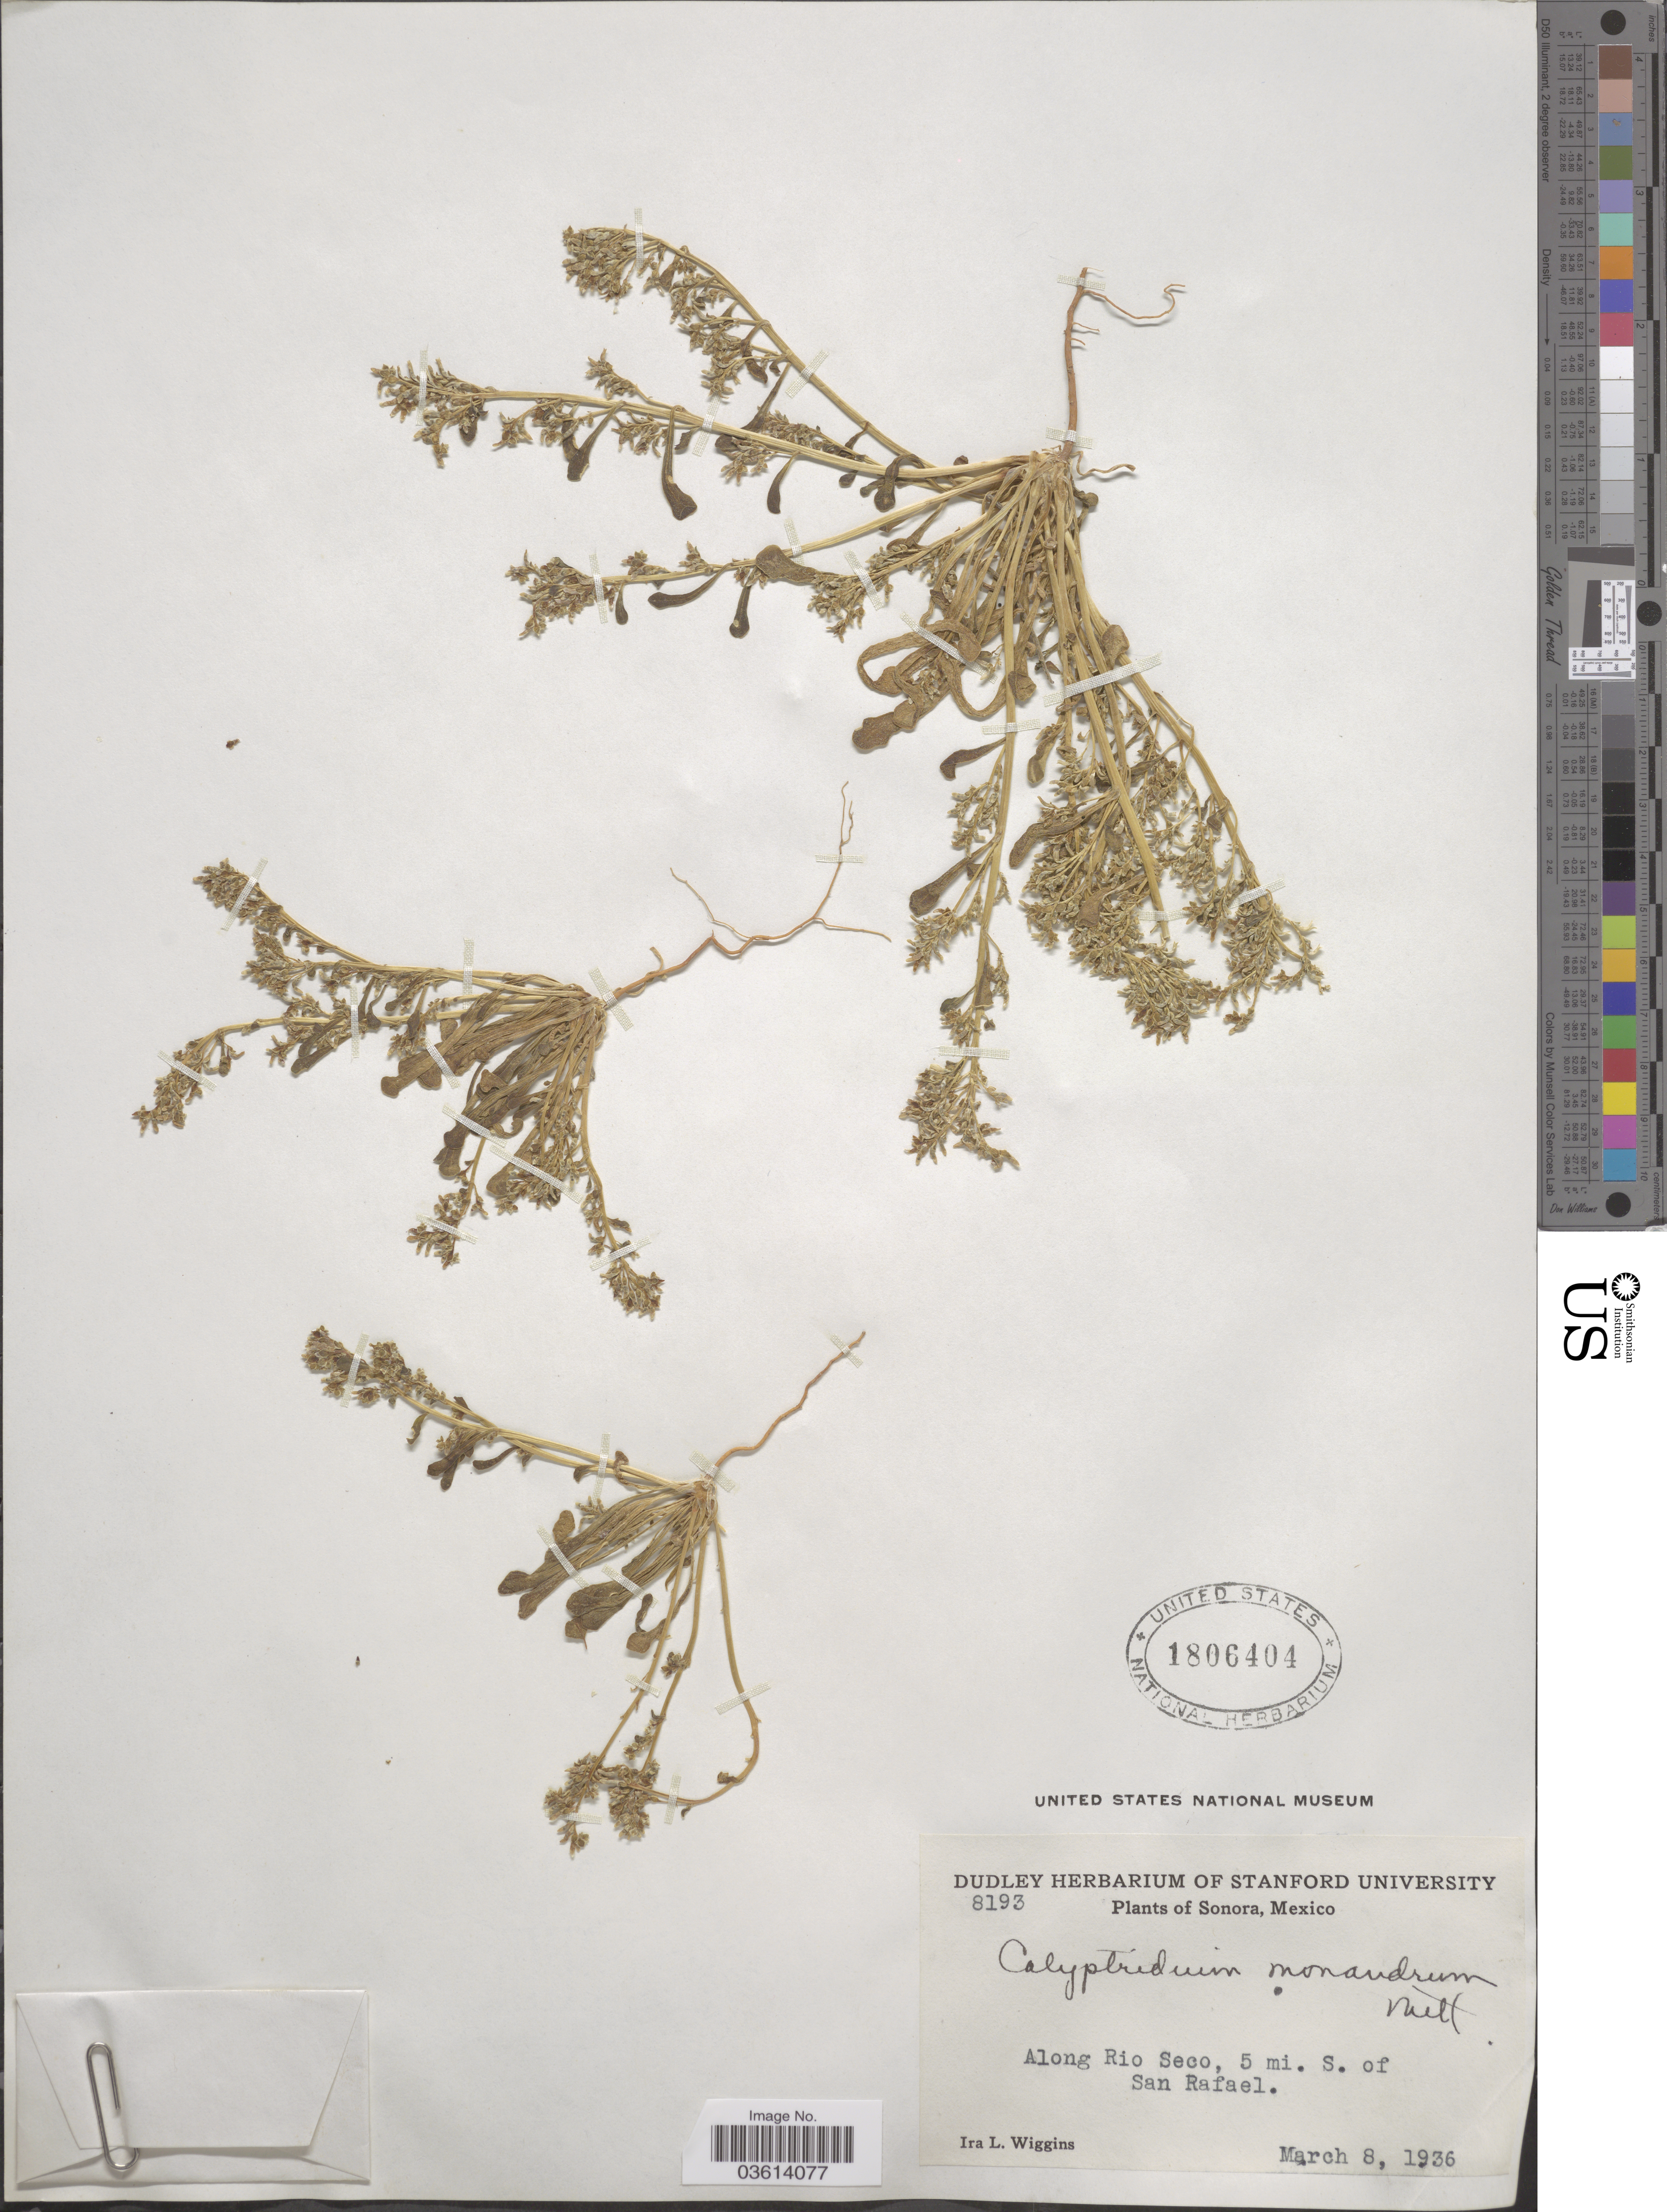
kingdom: Plantae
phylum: Tracheophyta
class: Magnoliopsida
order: Caryophyllales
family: Montiaceae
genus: Calyptridium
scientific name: Calyptridium monandrum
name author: (Nutt.) Nutt.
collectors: I. L. Wiggins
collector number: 8193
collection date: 1936-03-08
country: Mexico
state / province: Sonora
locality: Along Rio Seco, 5 mi. S. of San Rafael.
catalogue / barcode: US 1806404